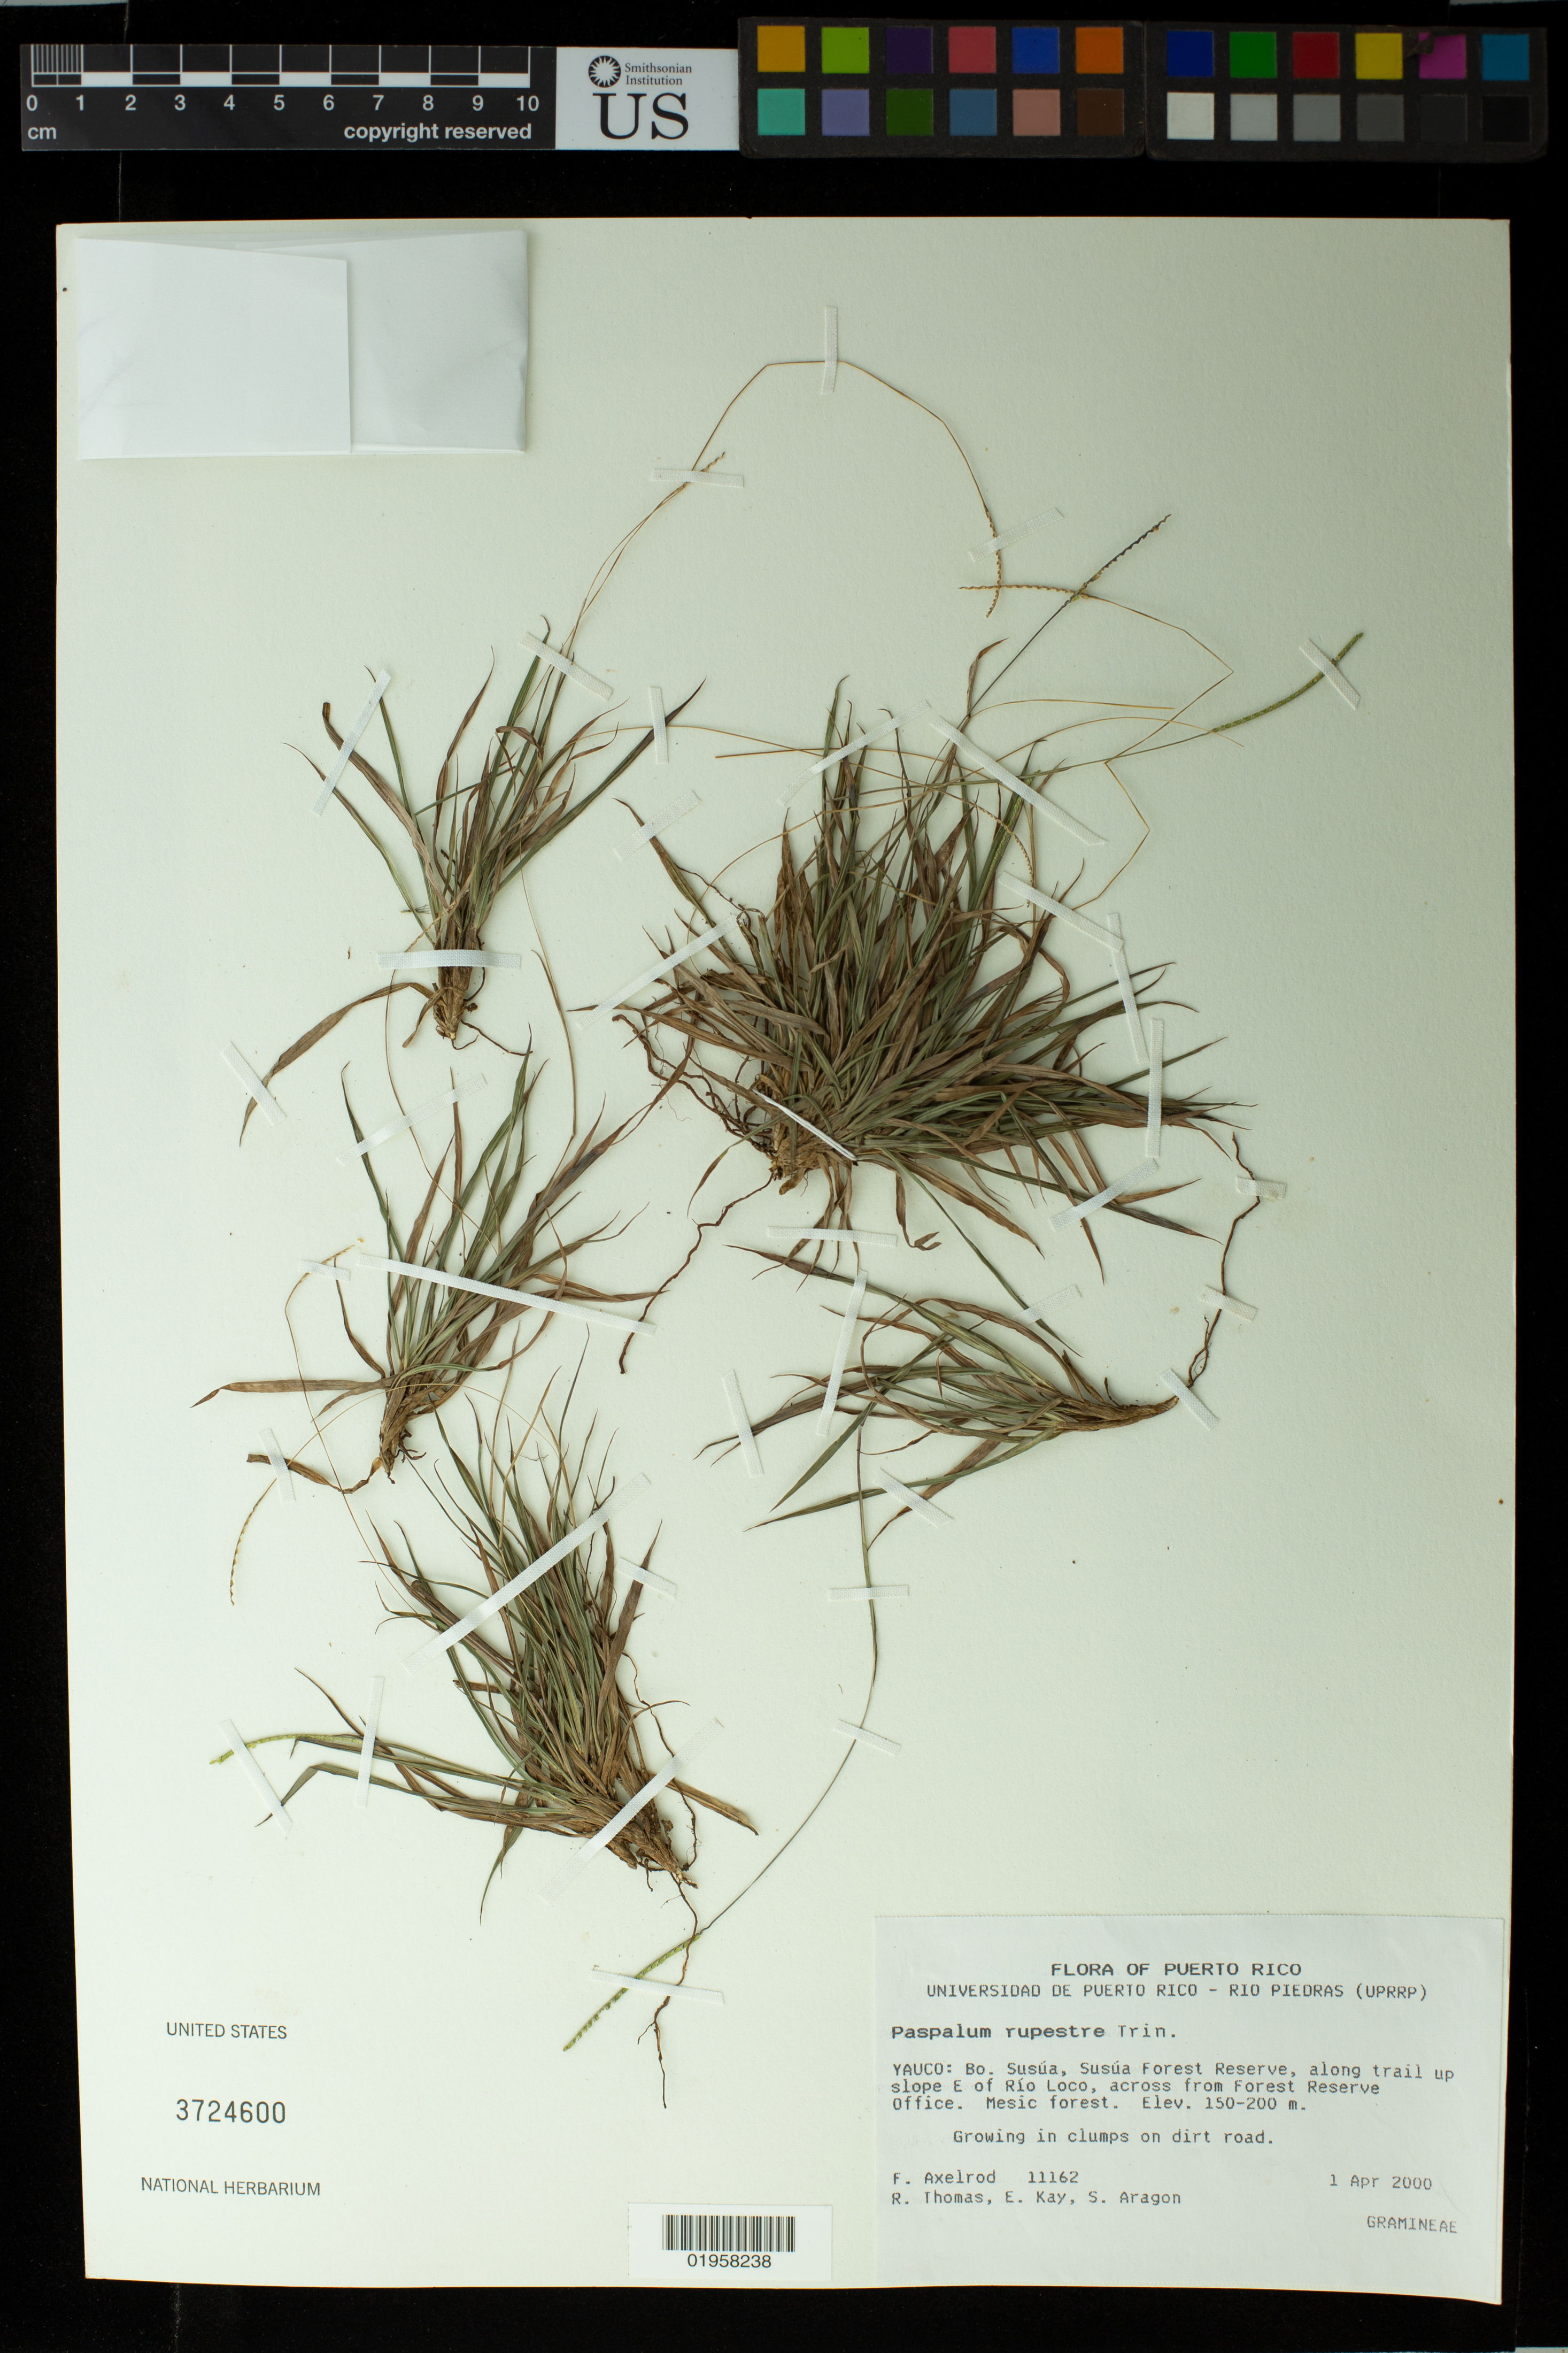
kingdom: Plantae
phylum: Tracheophyta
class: Liliopsida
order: Poales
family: Poaceae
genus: Paspalum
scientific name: Paspalum rupestre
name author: Trin.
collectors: F. S. Axelrod, R. Thomas, E. Kay & S. Aragon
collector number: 11162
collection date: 2000-04-01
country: Puerto Rico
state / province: Yauco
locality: Bo. Susúa, Susúa Forest Reserve, along trail up slope E of Río Loco, across from Forest Reserve Office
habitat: Mesic Forest, dirt road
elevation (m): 150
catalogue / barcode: US 3724600